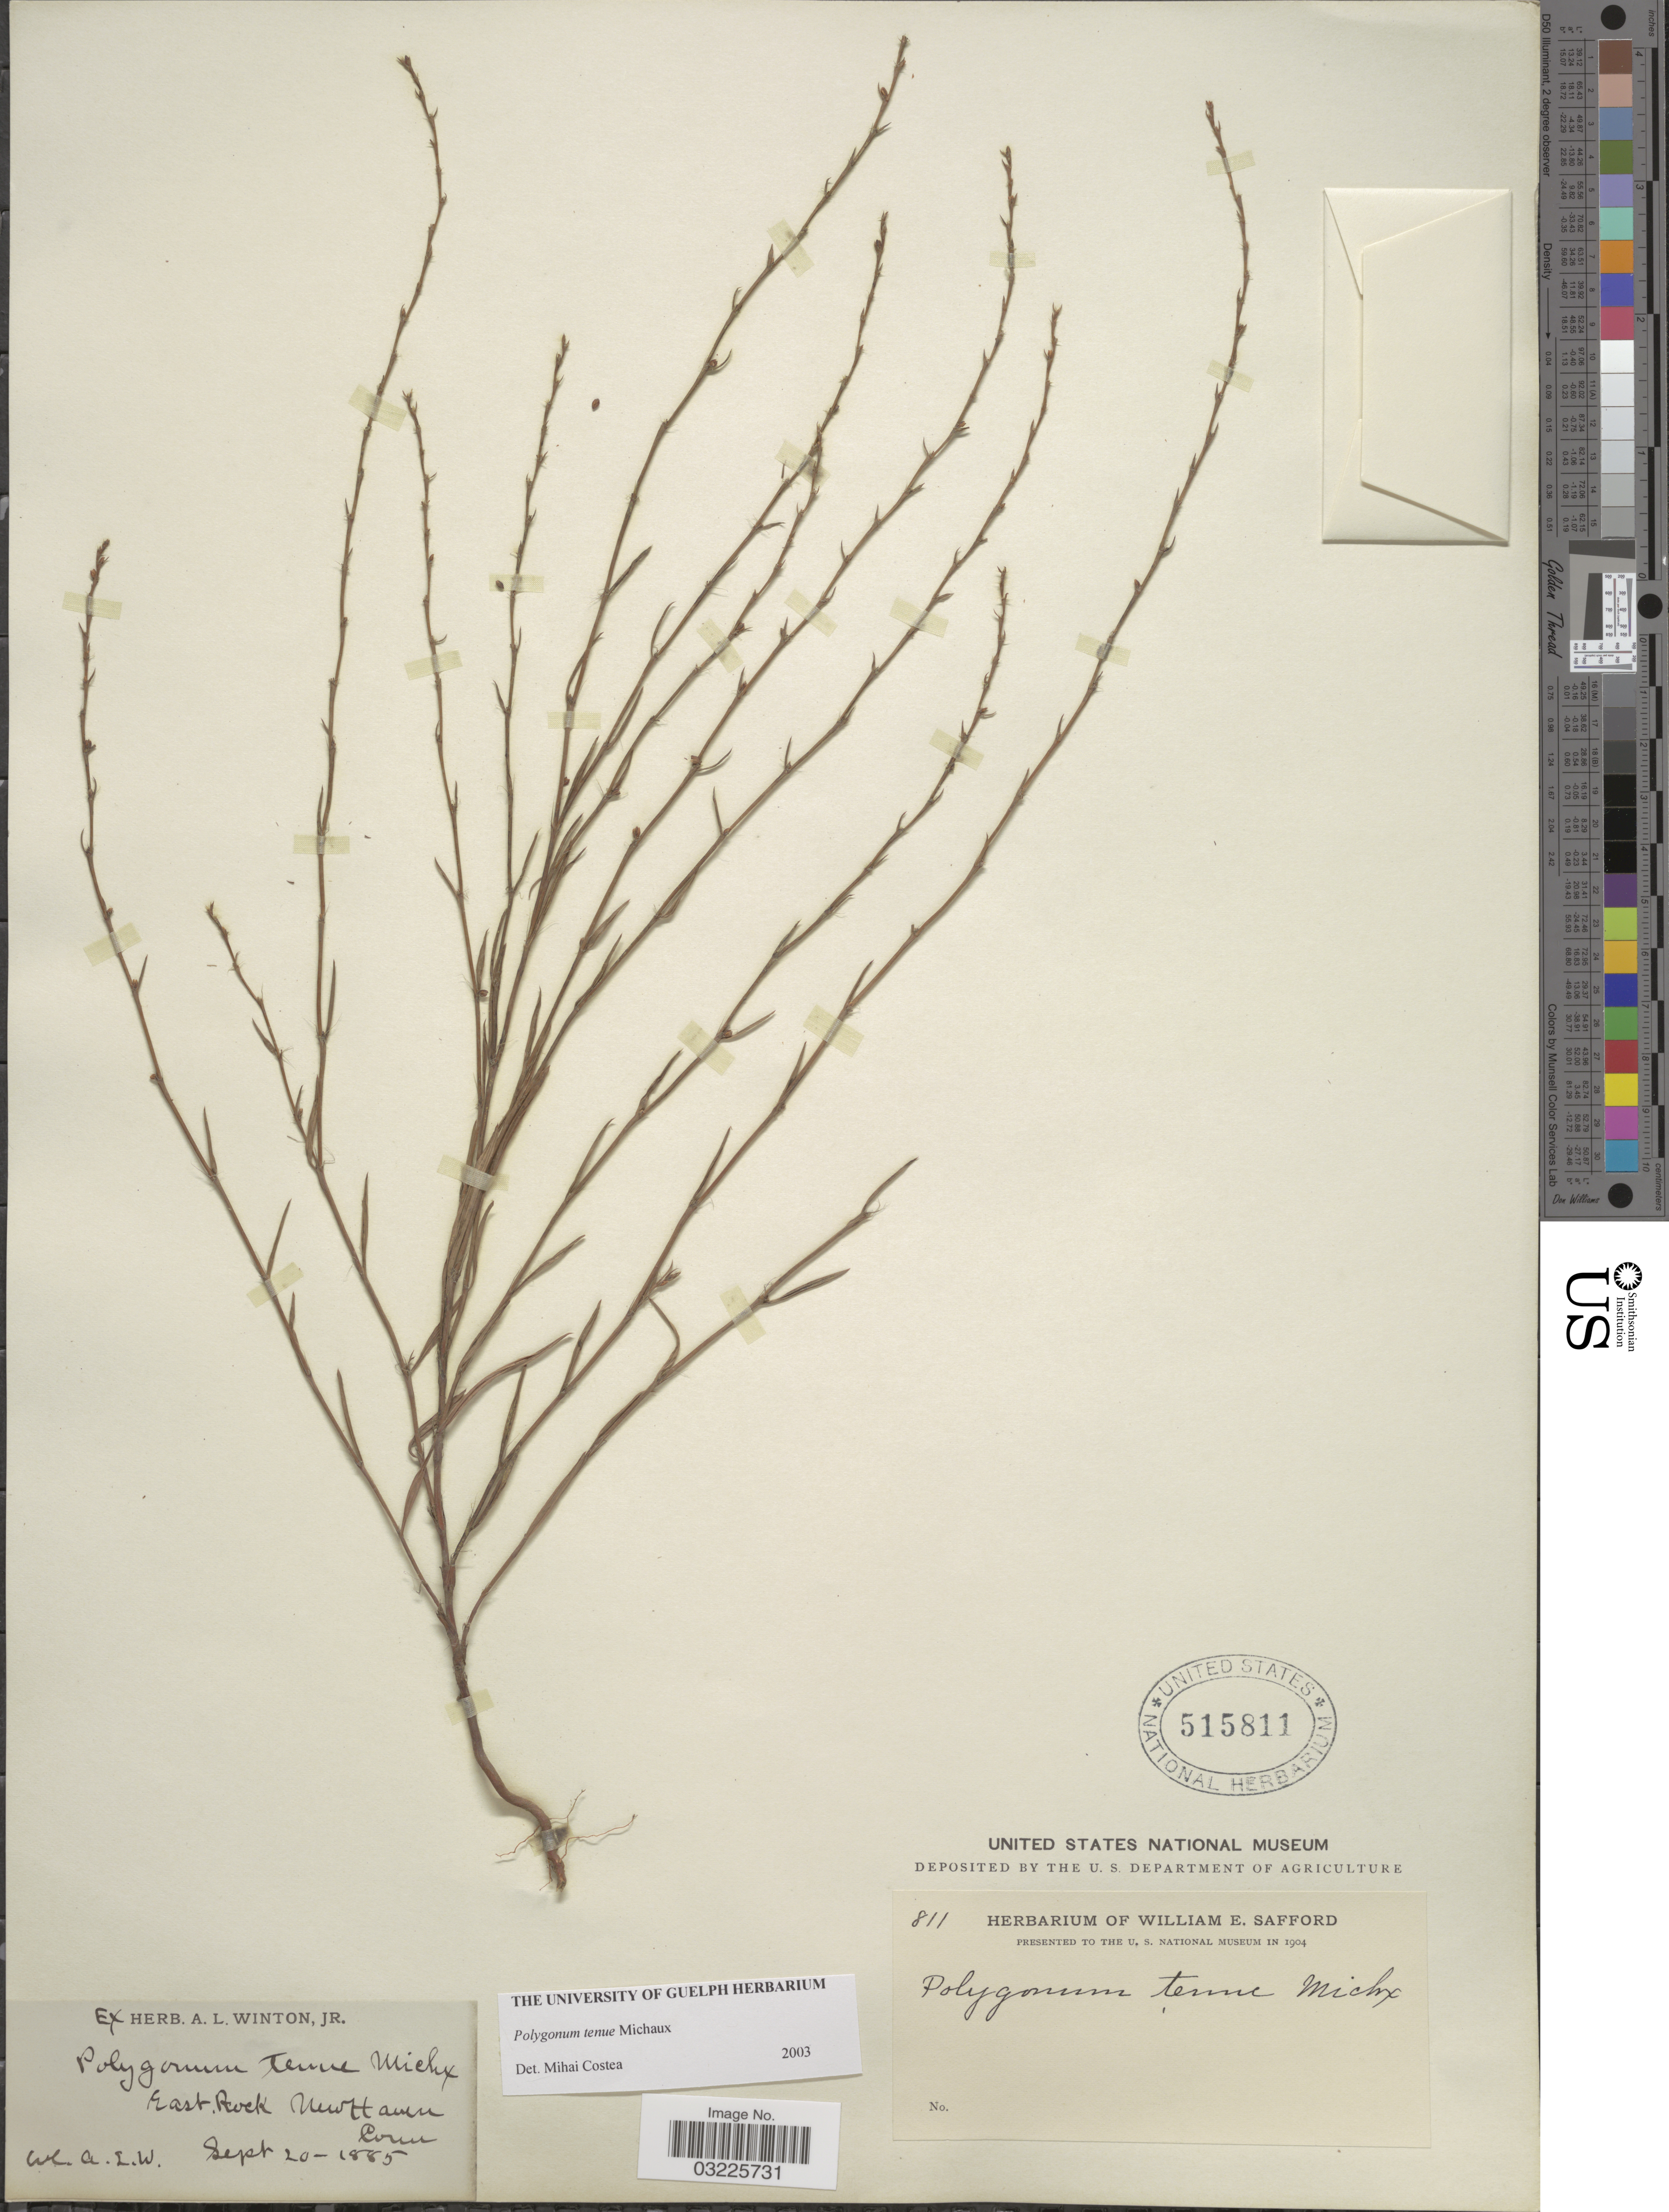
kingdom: Plantae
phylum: Tracheophyta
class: Magnoliopsida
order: Caryophyllales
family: Polygonaceae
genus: Polygonum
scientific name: Polygonum tenue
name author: F. Michx.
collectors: A. Winton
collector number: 811?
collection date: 1885-09-20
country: United States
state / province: Connecticut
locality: East Rock, New Haven.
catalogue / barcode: US 515811